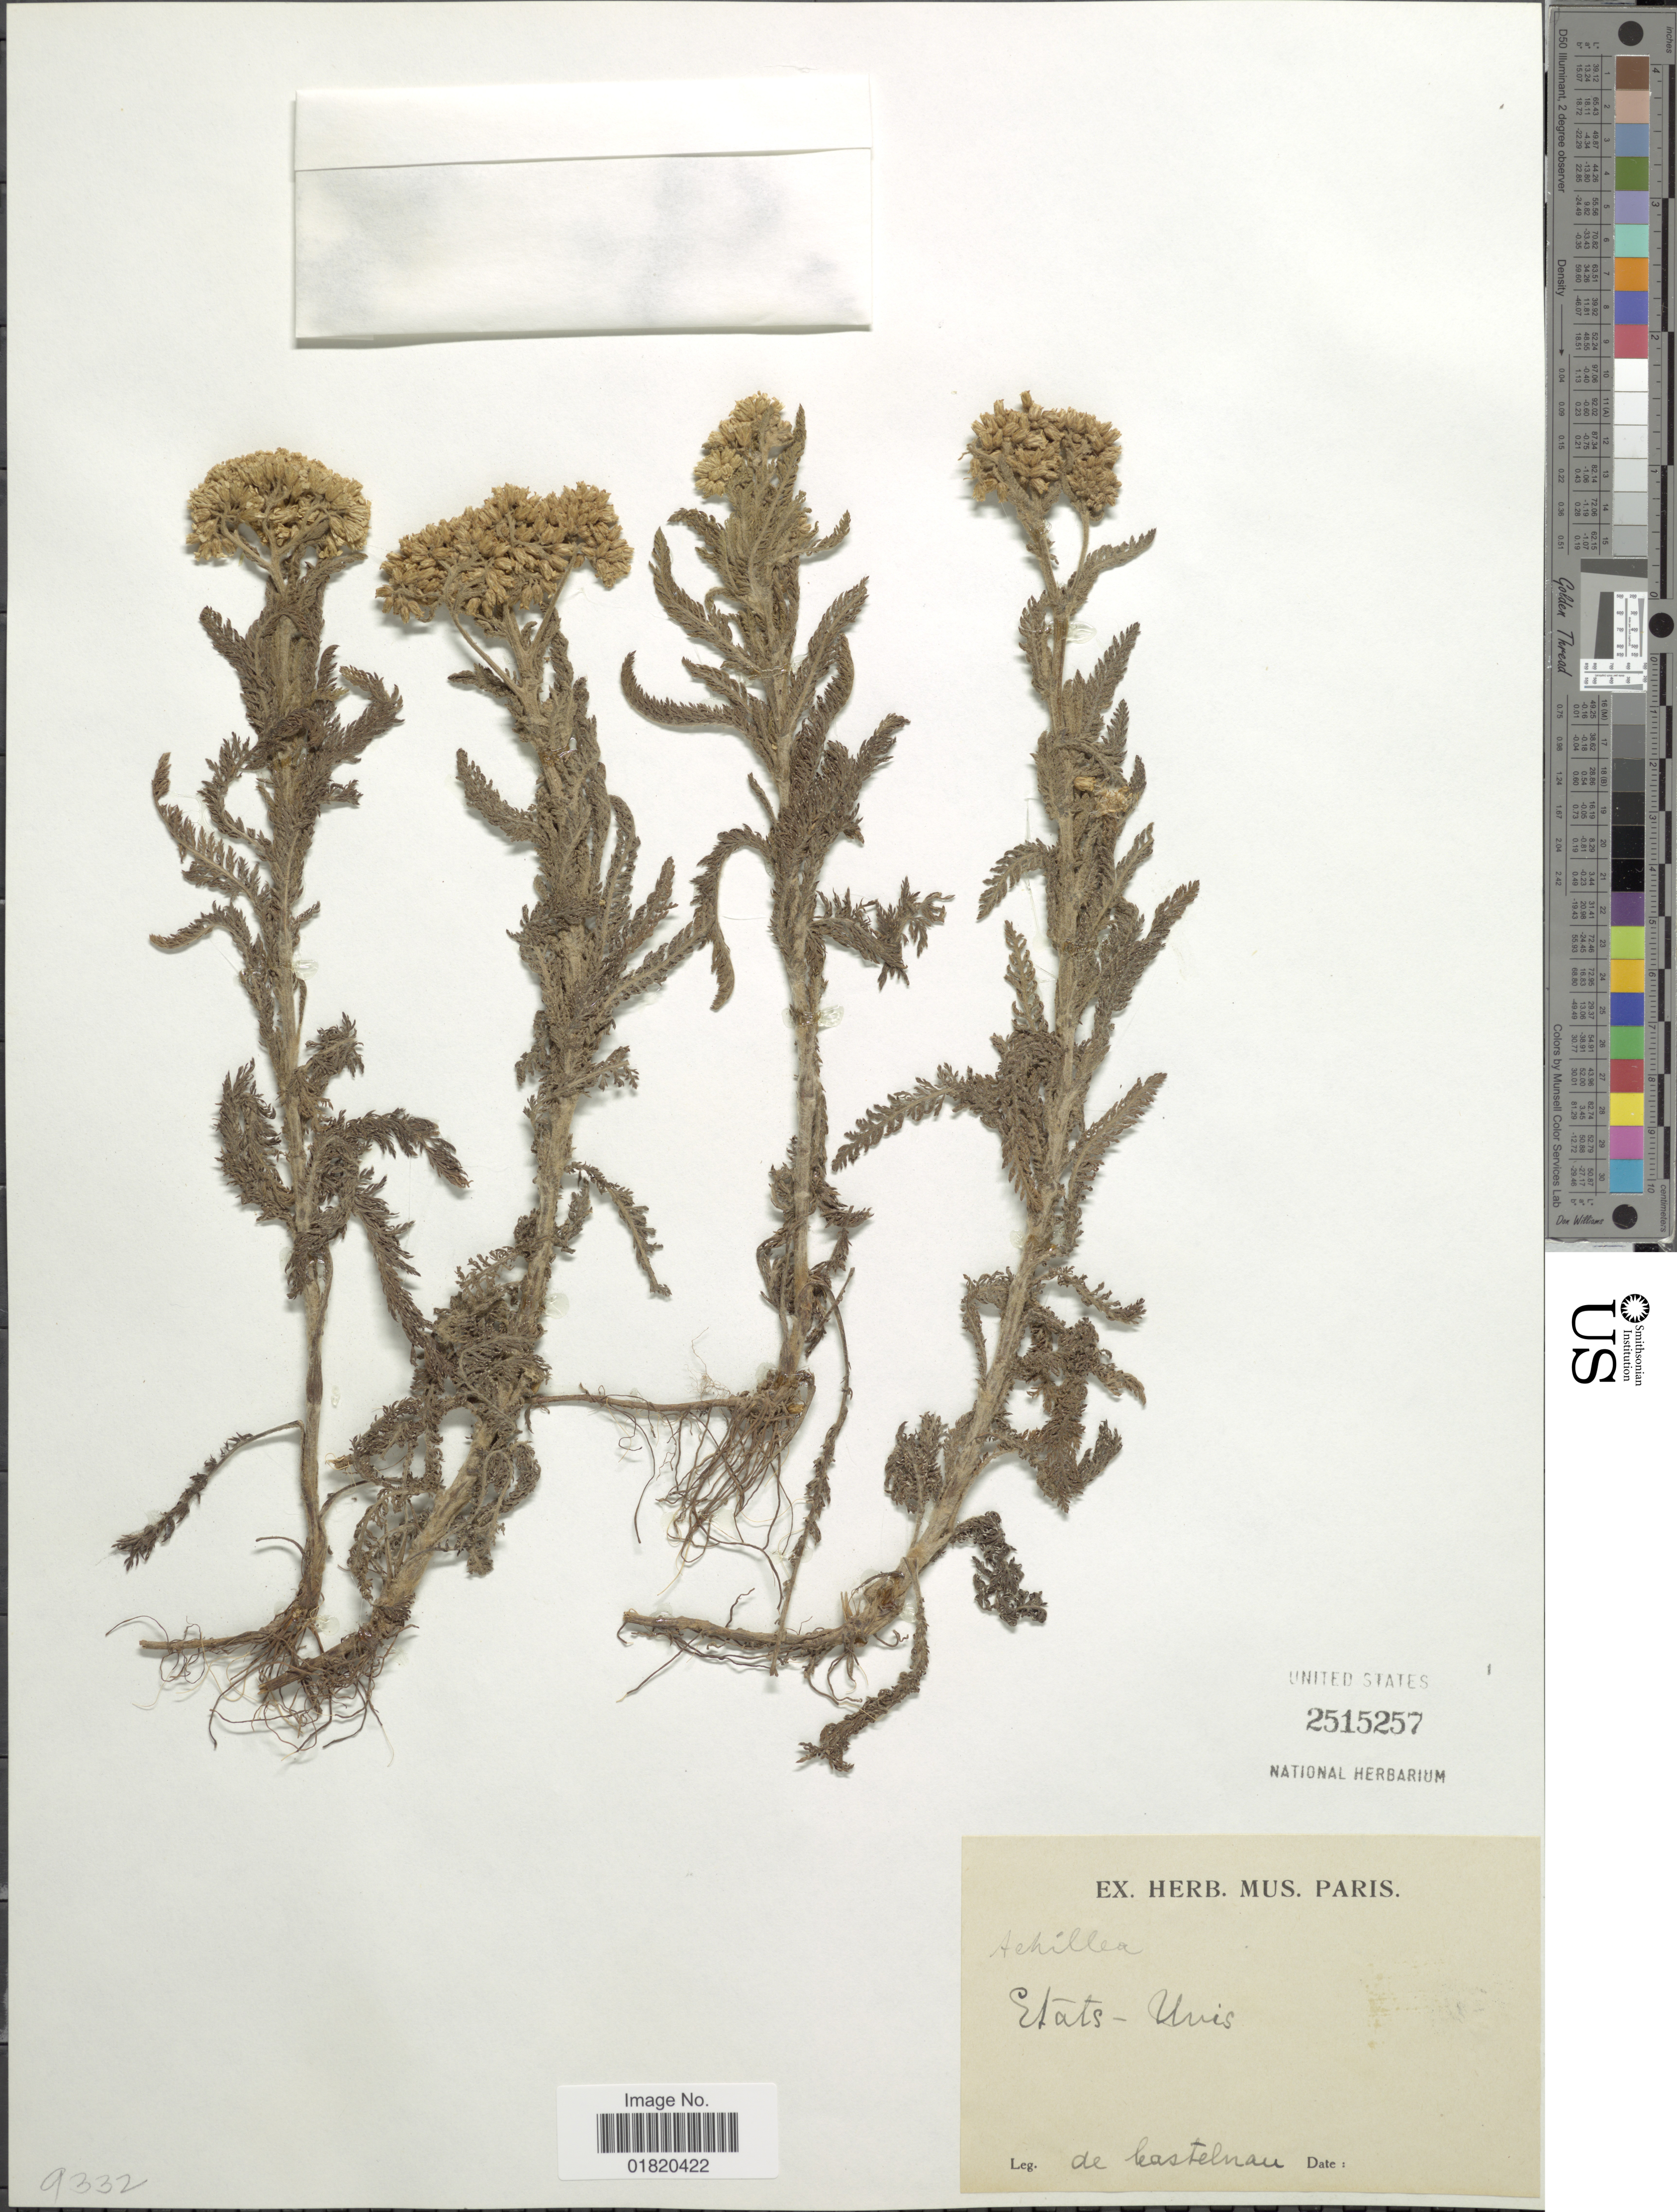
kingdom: Plantae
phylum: Tracheophyta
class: Magnoliopsida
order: Asterales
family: Asteraceae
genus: Achillea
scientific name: Achillea sp.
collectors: -. Castelnau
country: United States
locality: Etats-Unis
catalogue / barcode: US 2515257